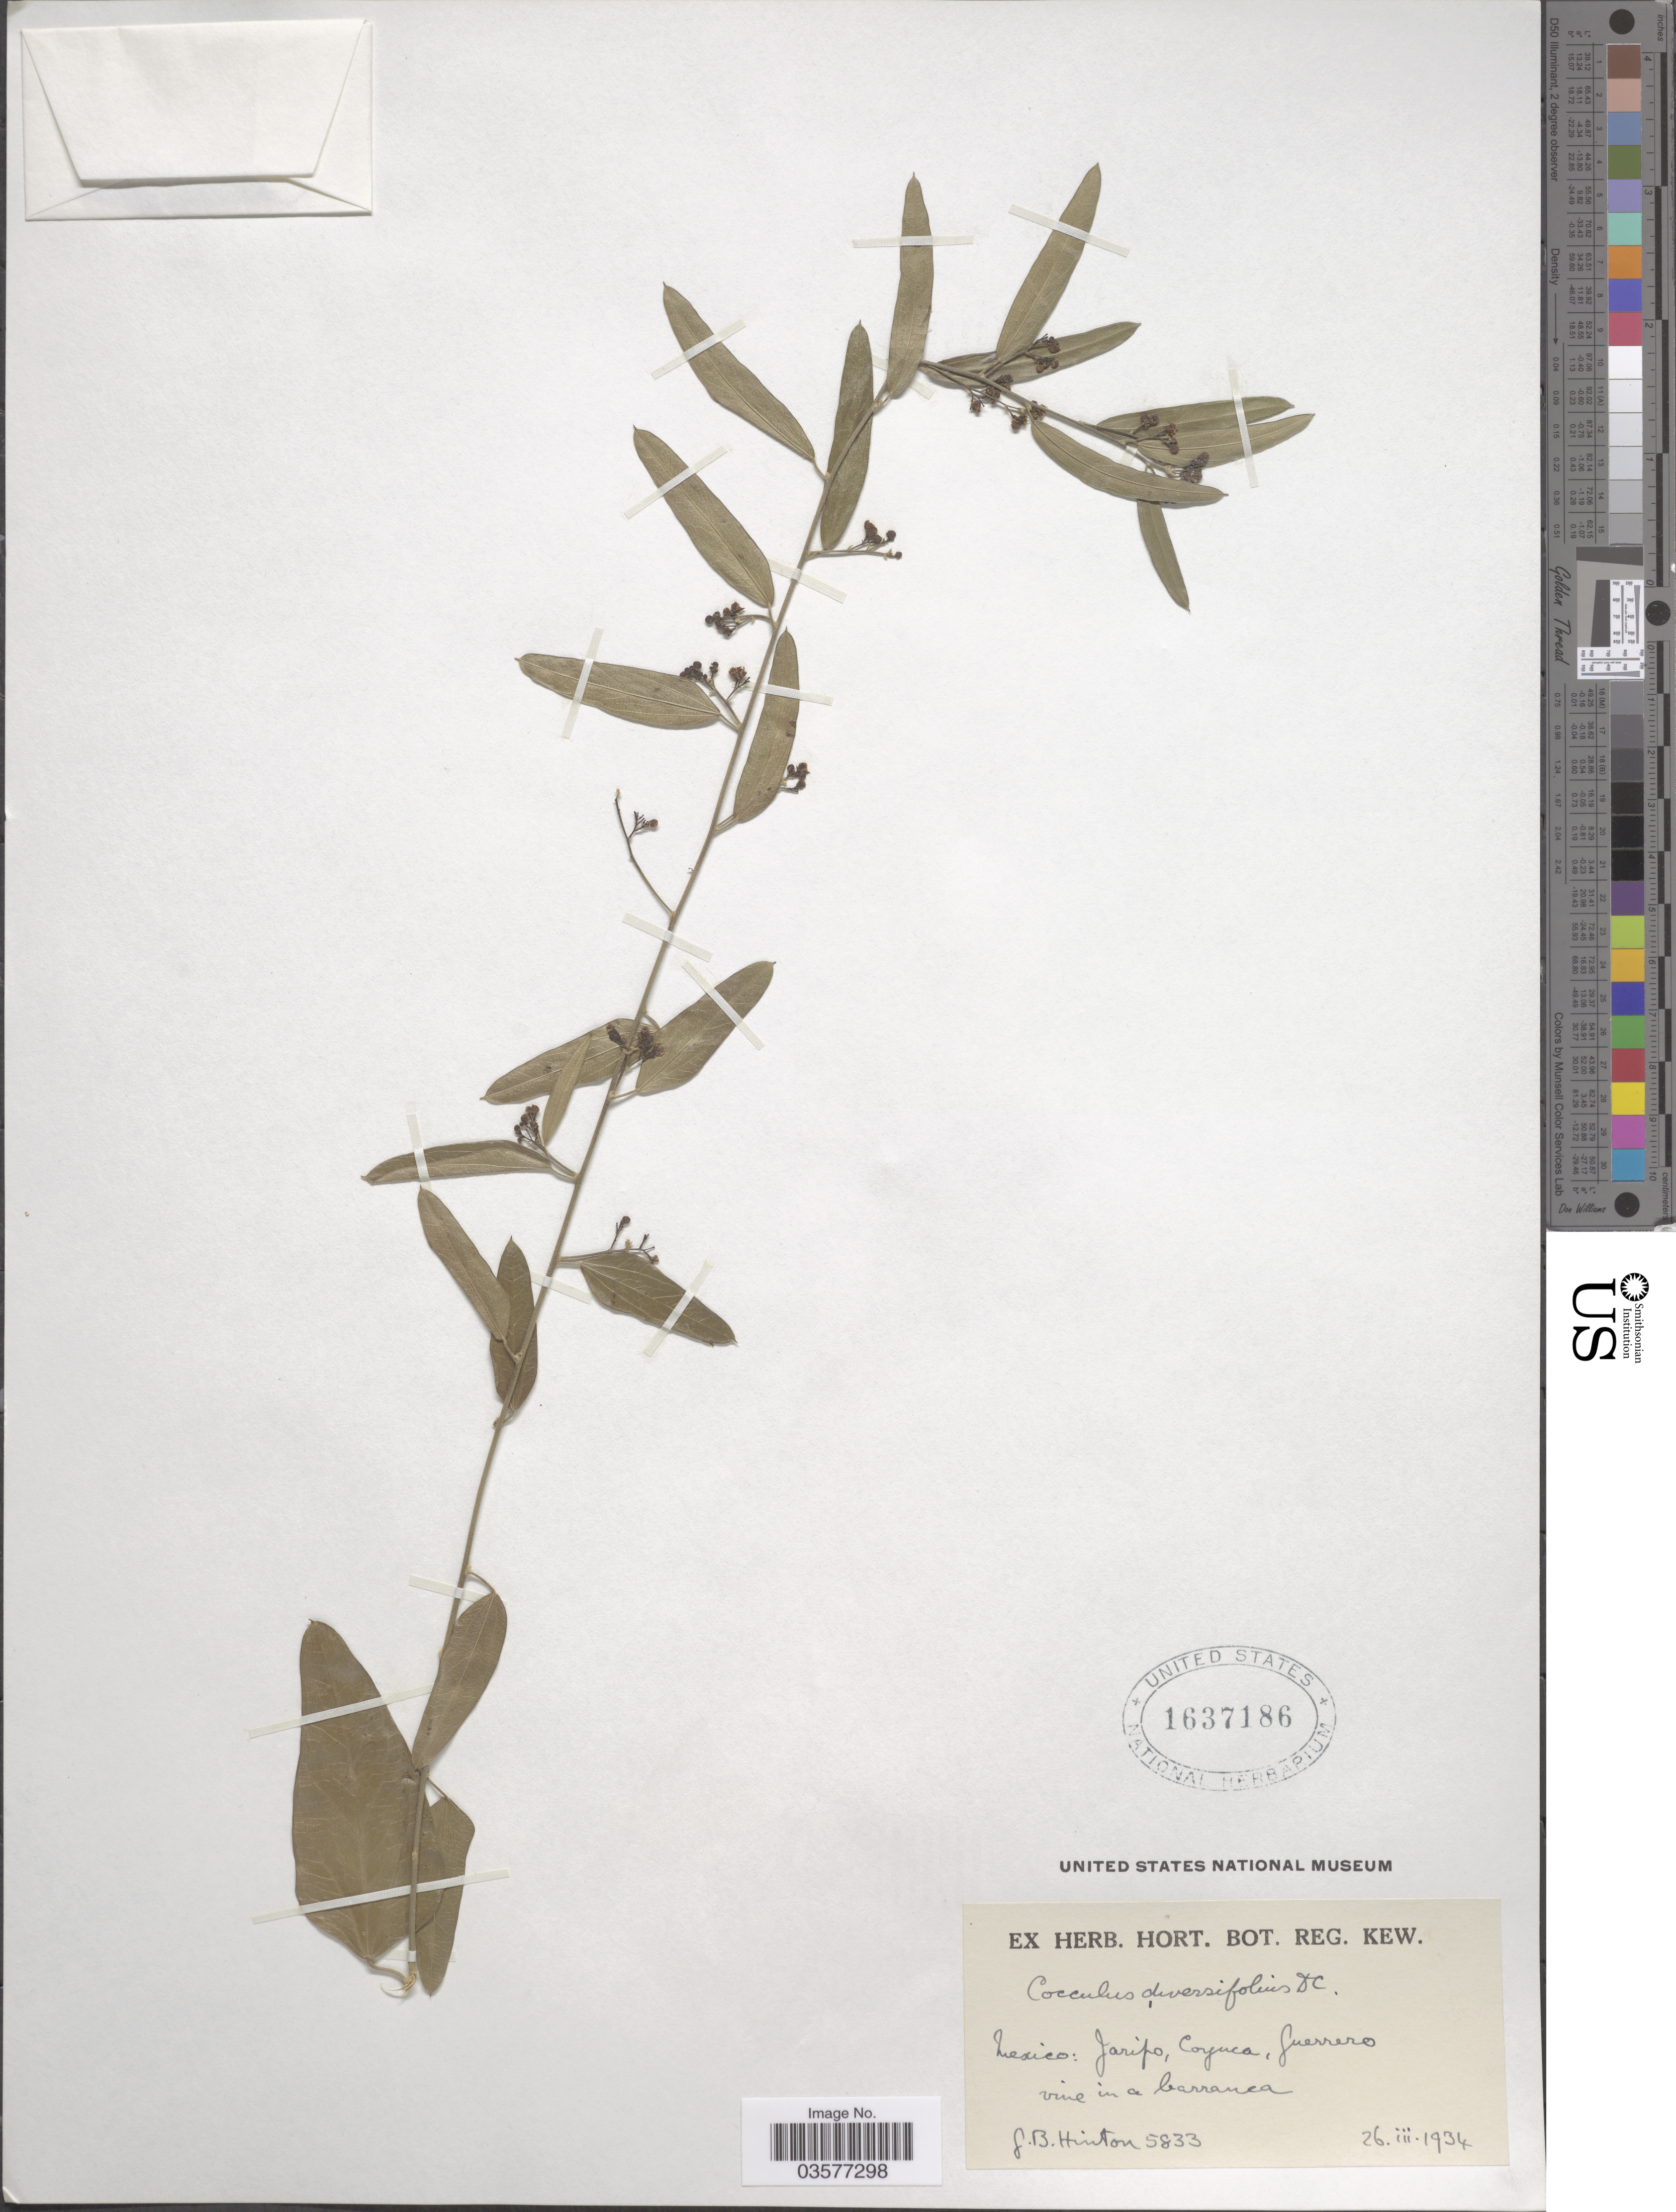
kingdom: Plantae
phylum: Tracheophyta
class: Magnoliopsida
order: Ranunculales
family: Menispermaceae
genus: Cocculus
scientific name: Cocculus diversifolius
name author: DC.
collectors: G. B. Hinton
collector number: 5833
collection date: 1934-03-26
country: Mexico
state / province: Guerrero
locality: Jaripo, Coyuca.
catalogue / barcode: US 1637186